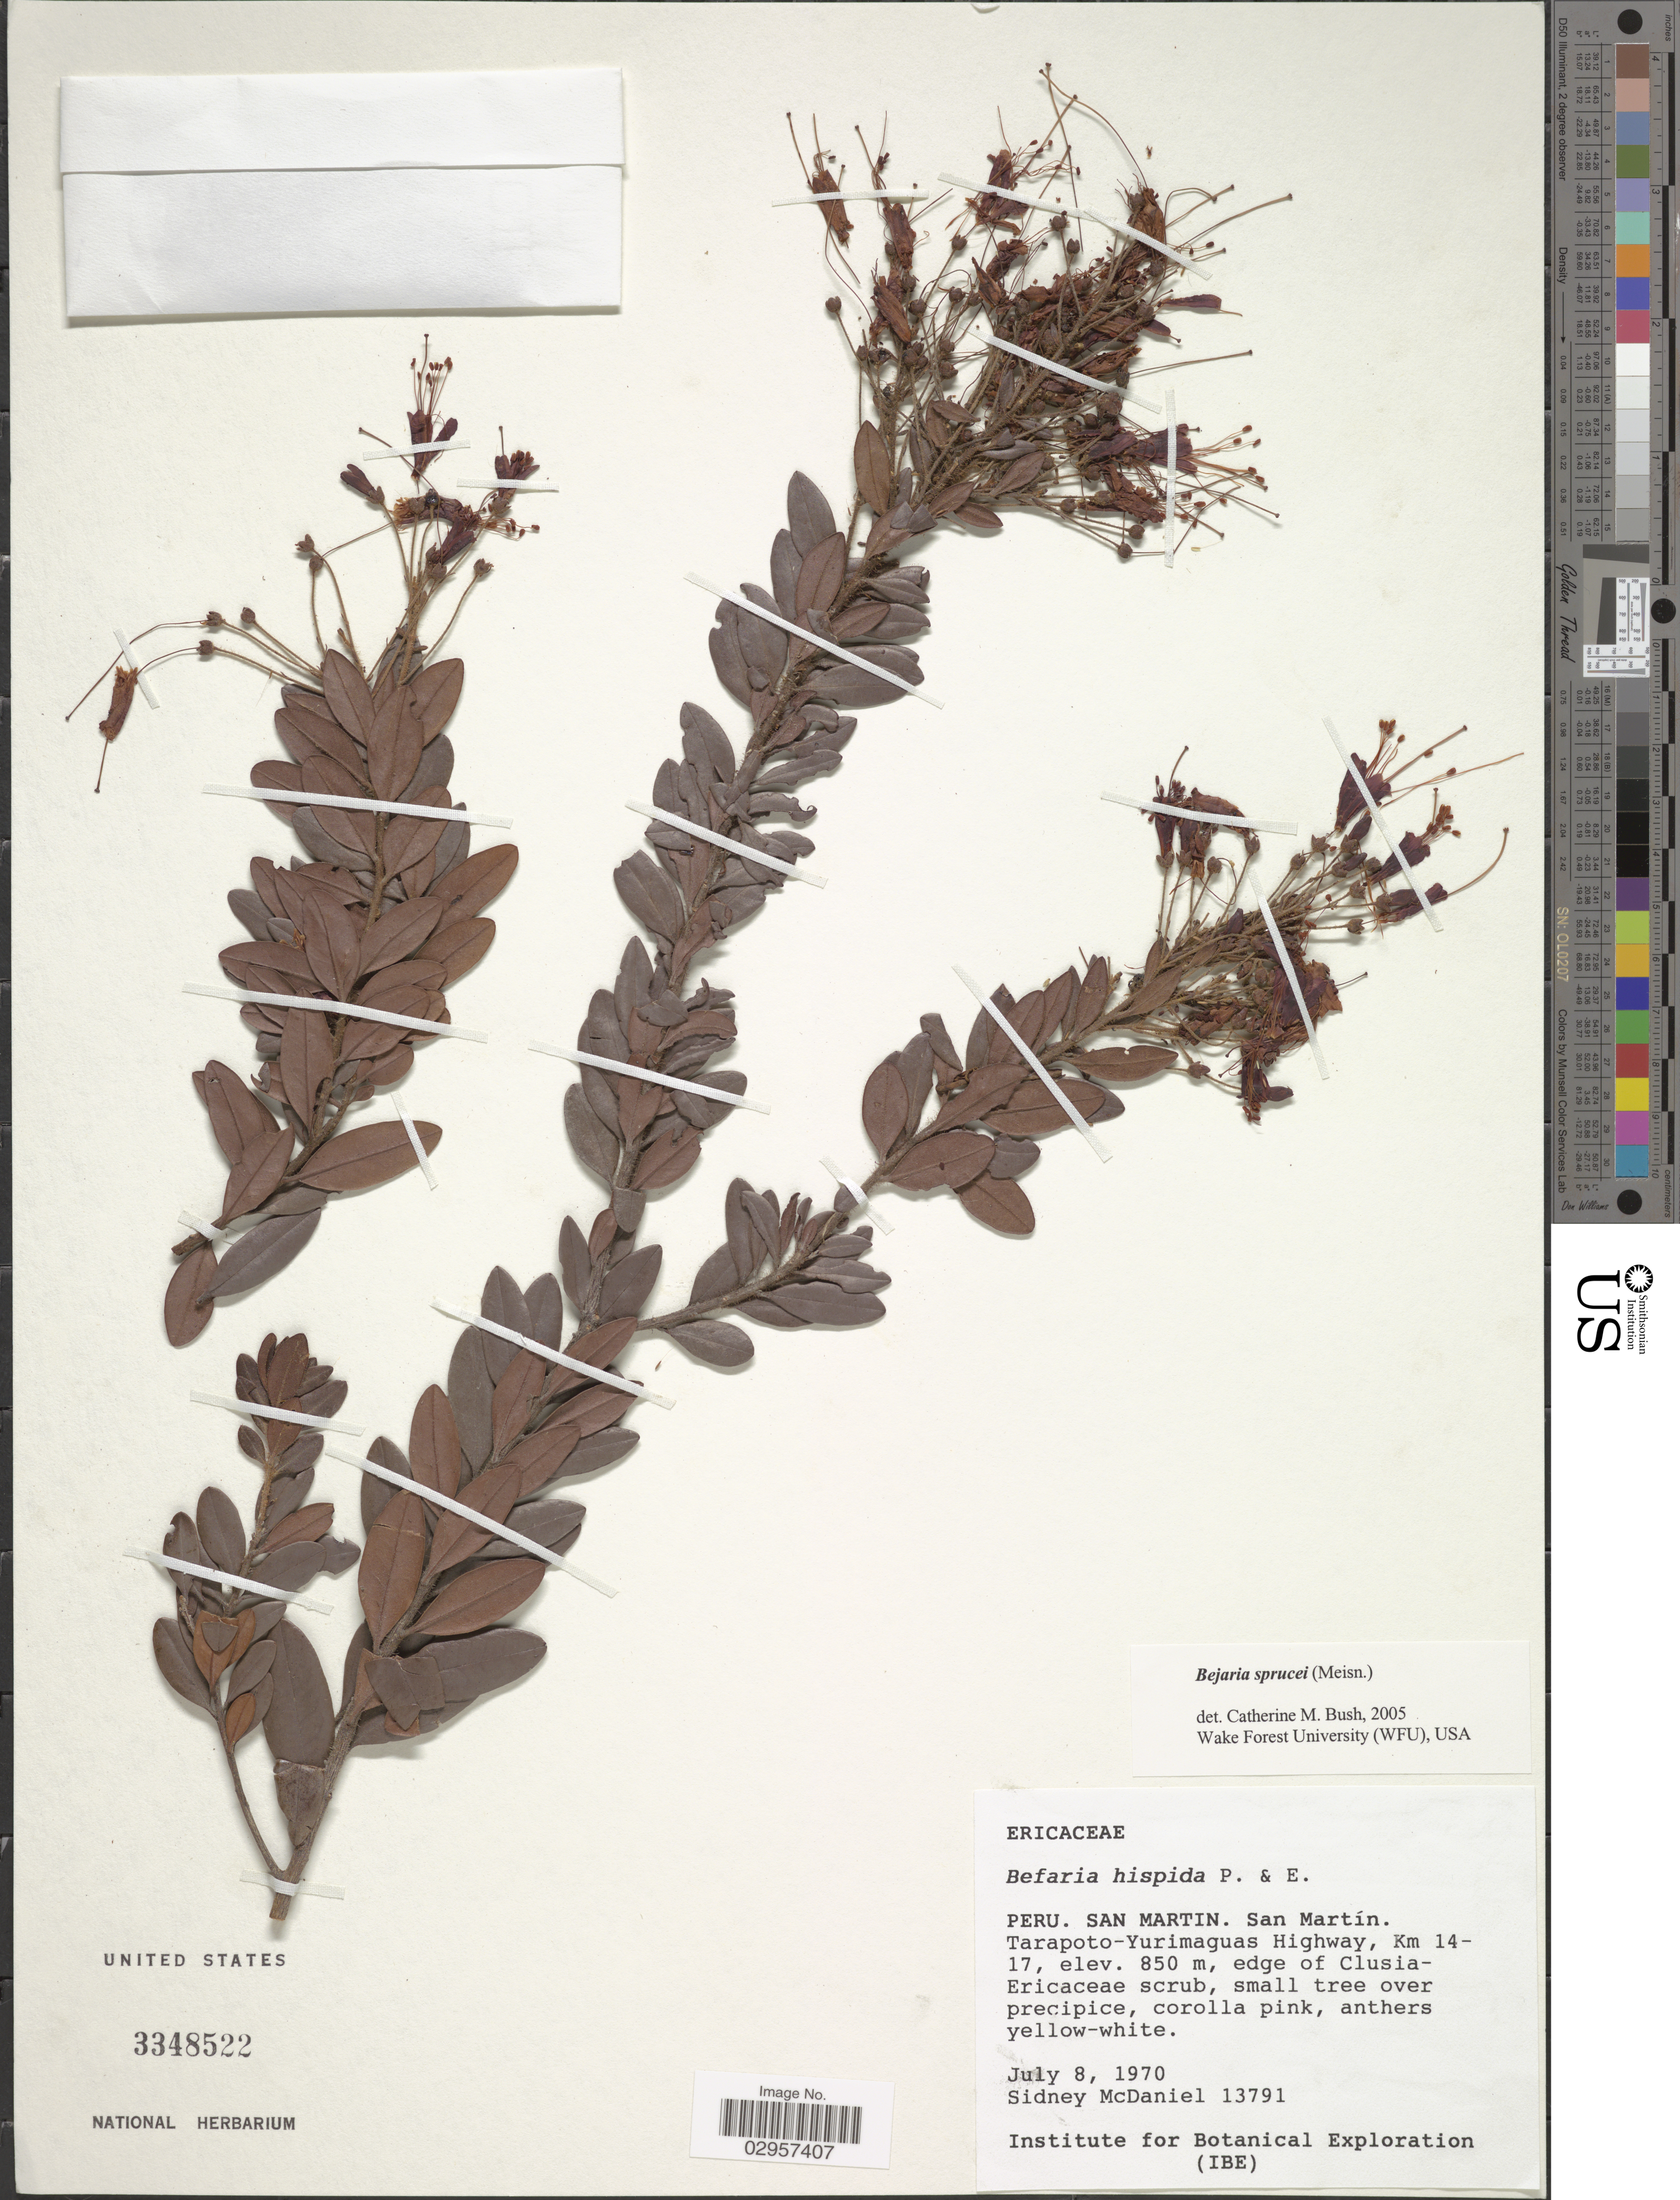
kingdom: Plantae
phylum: Tracheophyta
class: Magnoliopsida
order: Ericales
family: Ericaceae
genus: Befaria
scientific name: Befaria sprucei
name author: Meisn.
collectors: S. McDaniel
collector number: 13791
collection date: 1970-07-08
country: Peru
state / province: San Martín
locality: Tarapoto-Yurimaguas Highway, Km 14-17.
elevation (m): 850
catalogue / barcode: US 3348522